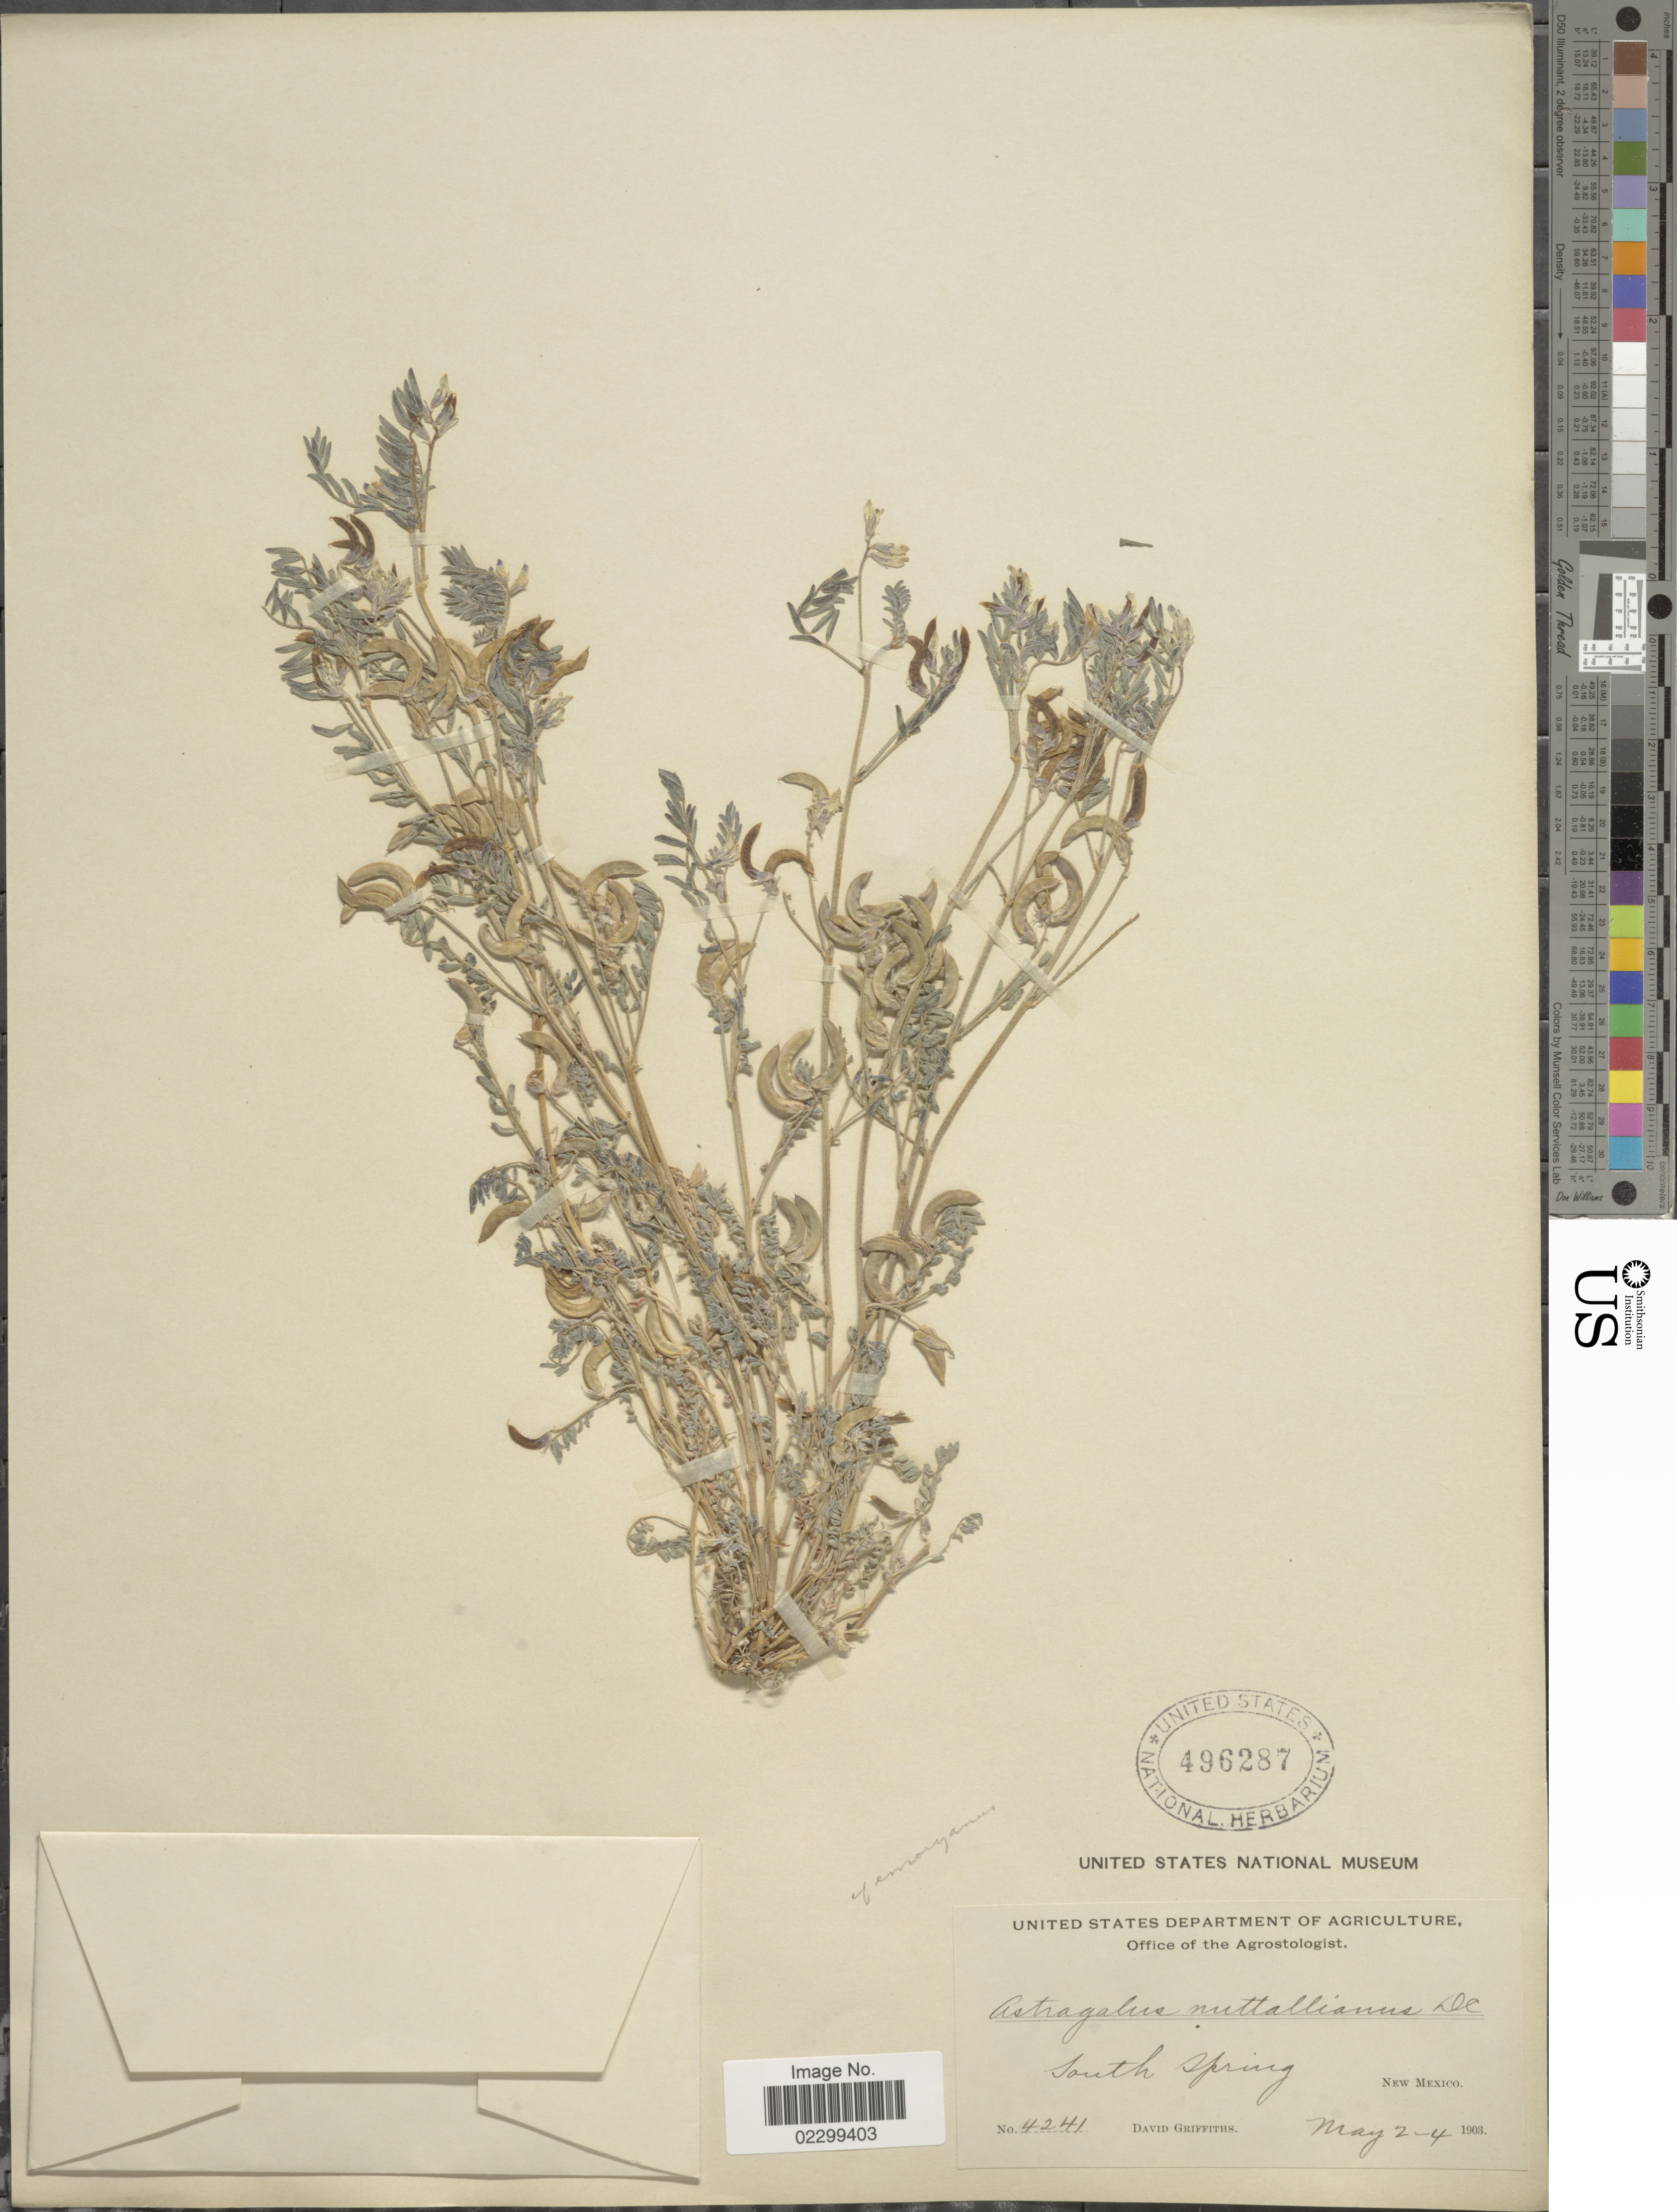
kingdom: Plantae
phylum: Tracheophyta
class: Magnoliopsida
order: Fabales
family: Fabaceae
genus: Astragalus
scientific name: Astragalus nuttallianus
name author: DC.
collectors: D. Griffiths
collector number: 4241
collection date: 1903-05-02/1903-05-04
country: United States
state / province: New Mexico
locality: South Spring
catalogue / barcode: US 496287